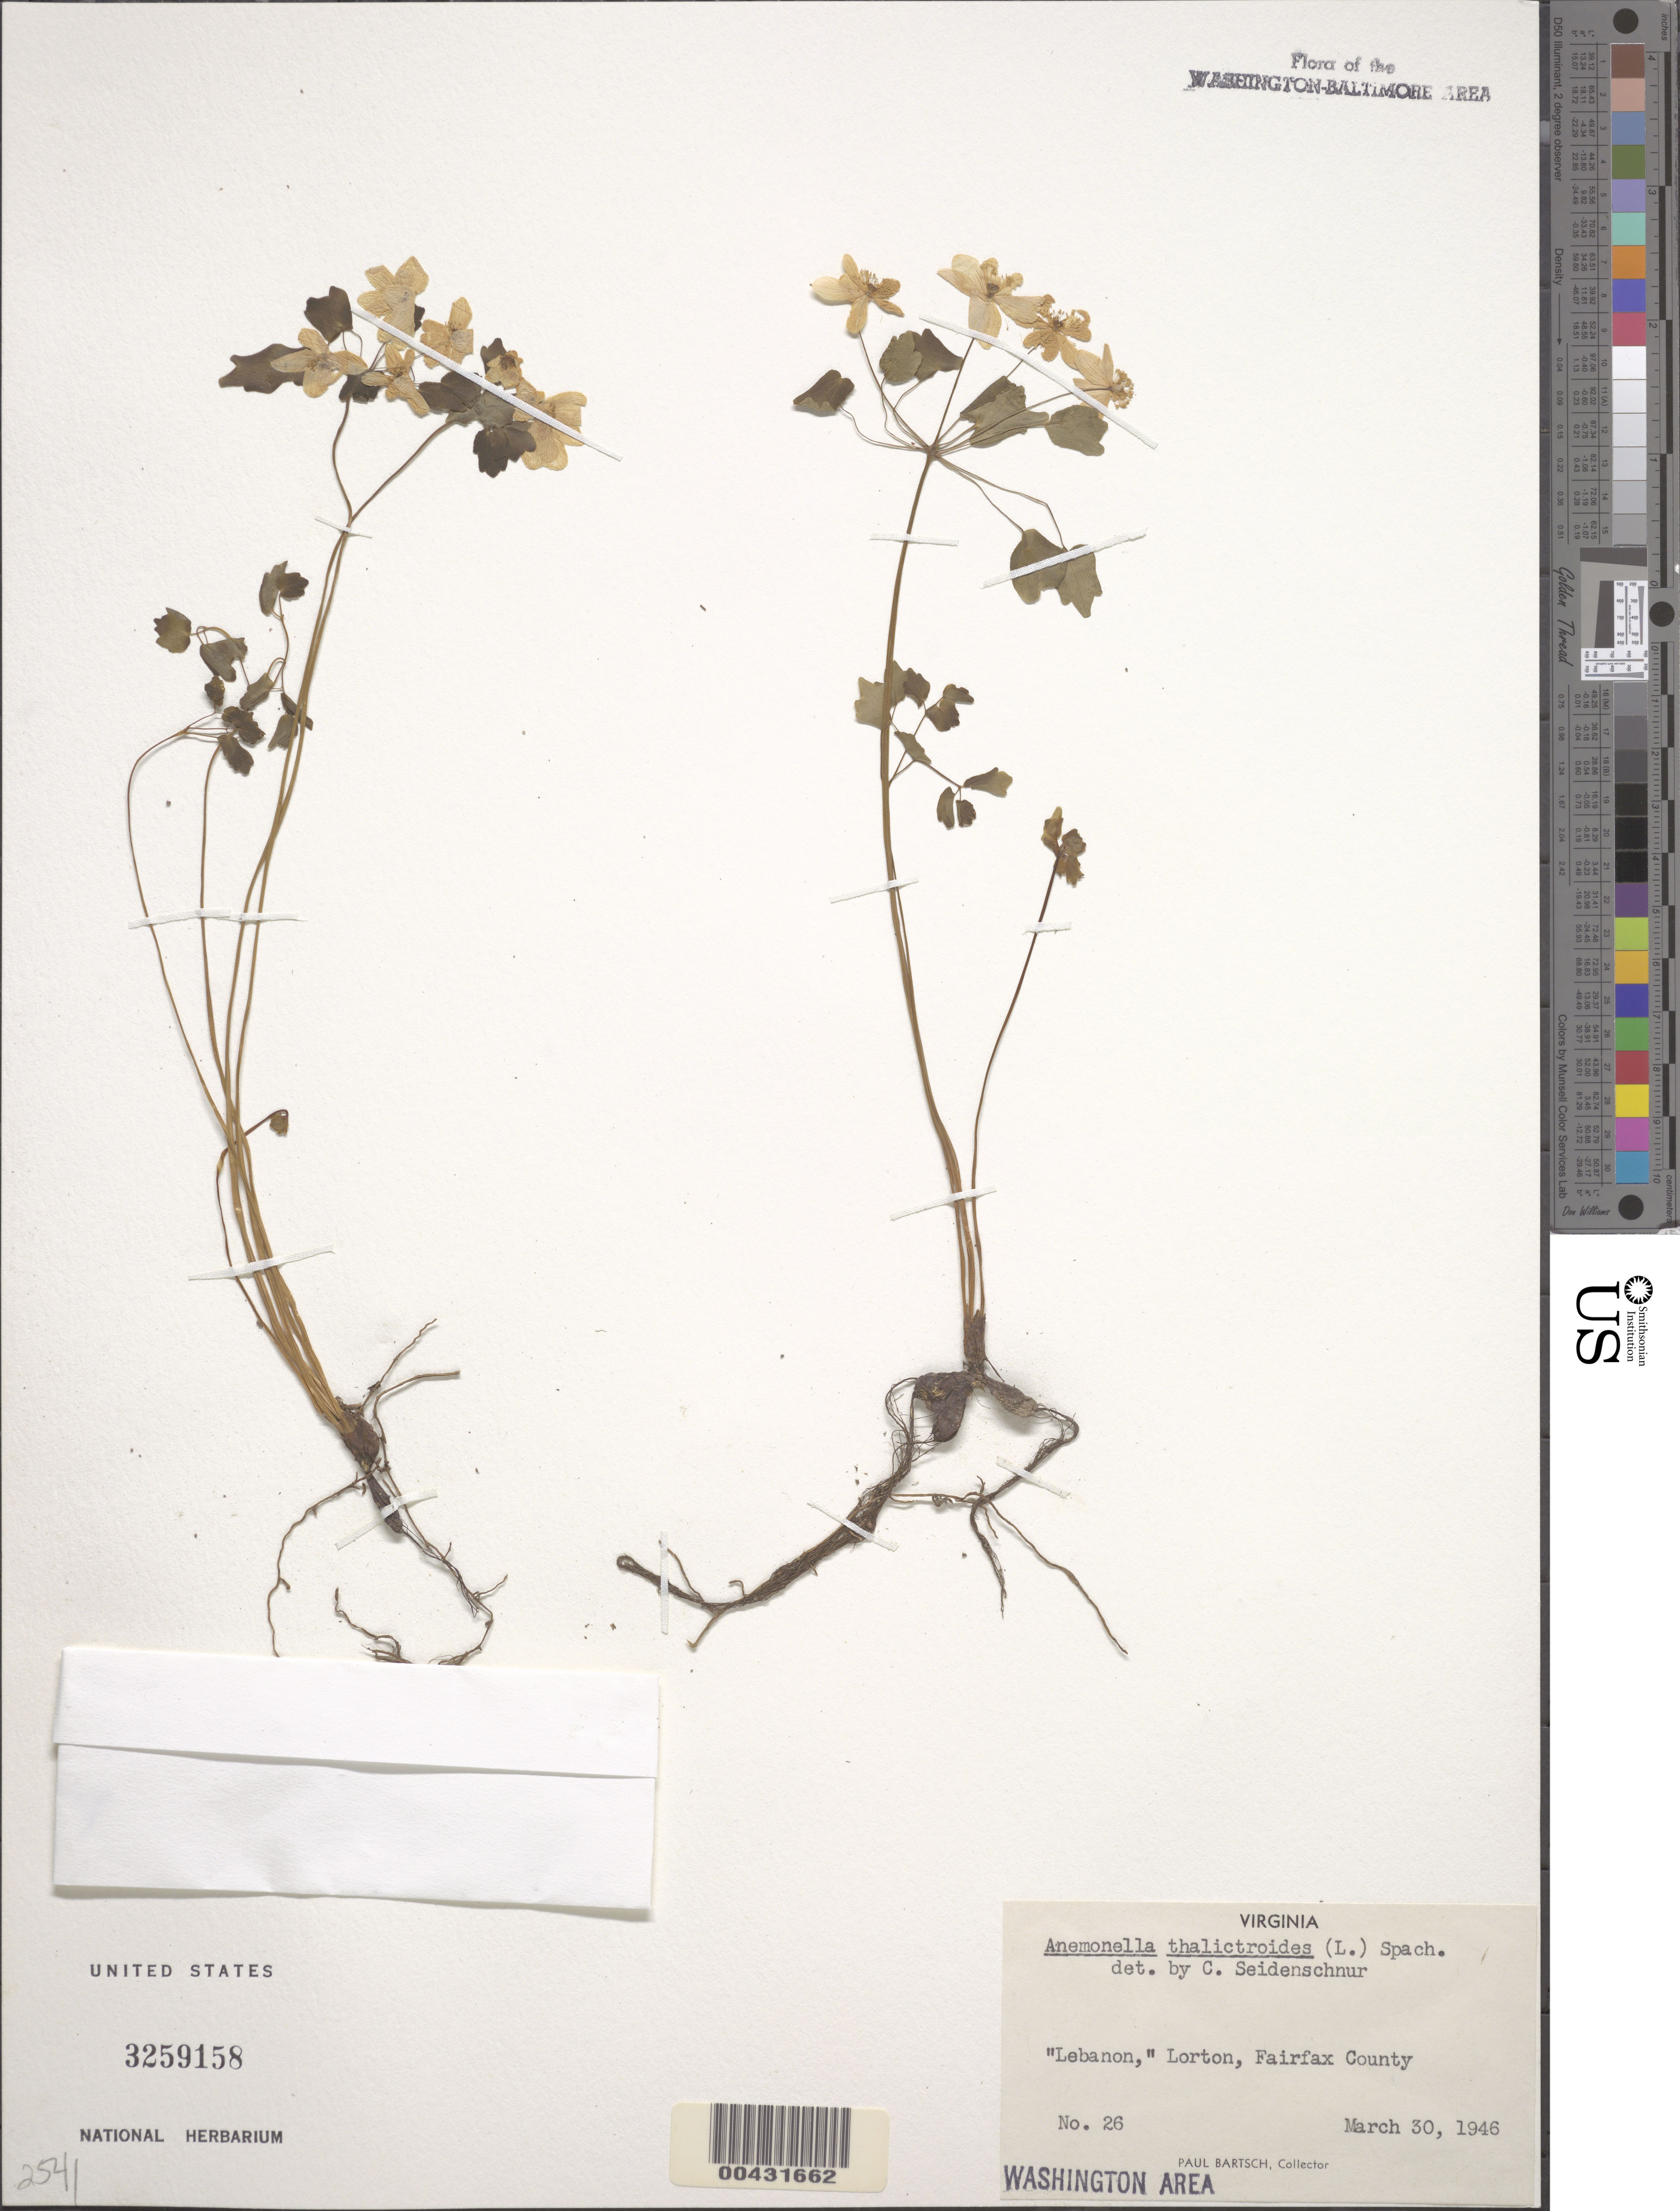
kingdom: Plantae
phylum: Tracheophyta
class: Magnoliopsida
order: Ranunculales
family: Ranunculaceae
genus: Thalictrum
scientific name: Thalictrum thalictroides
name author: (L.) A.J. Eames & B. Boivin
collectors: P. Bartsch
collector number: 26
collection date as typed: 30 Mar 1946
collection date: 1946-03-30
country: United States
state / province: Virginia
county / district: Fairfax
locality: Lebanon, Lorton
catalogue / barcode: US 3259158